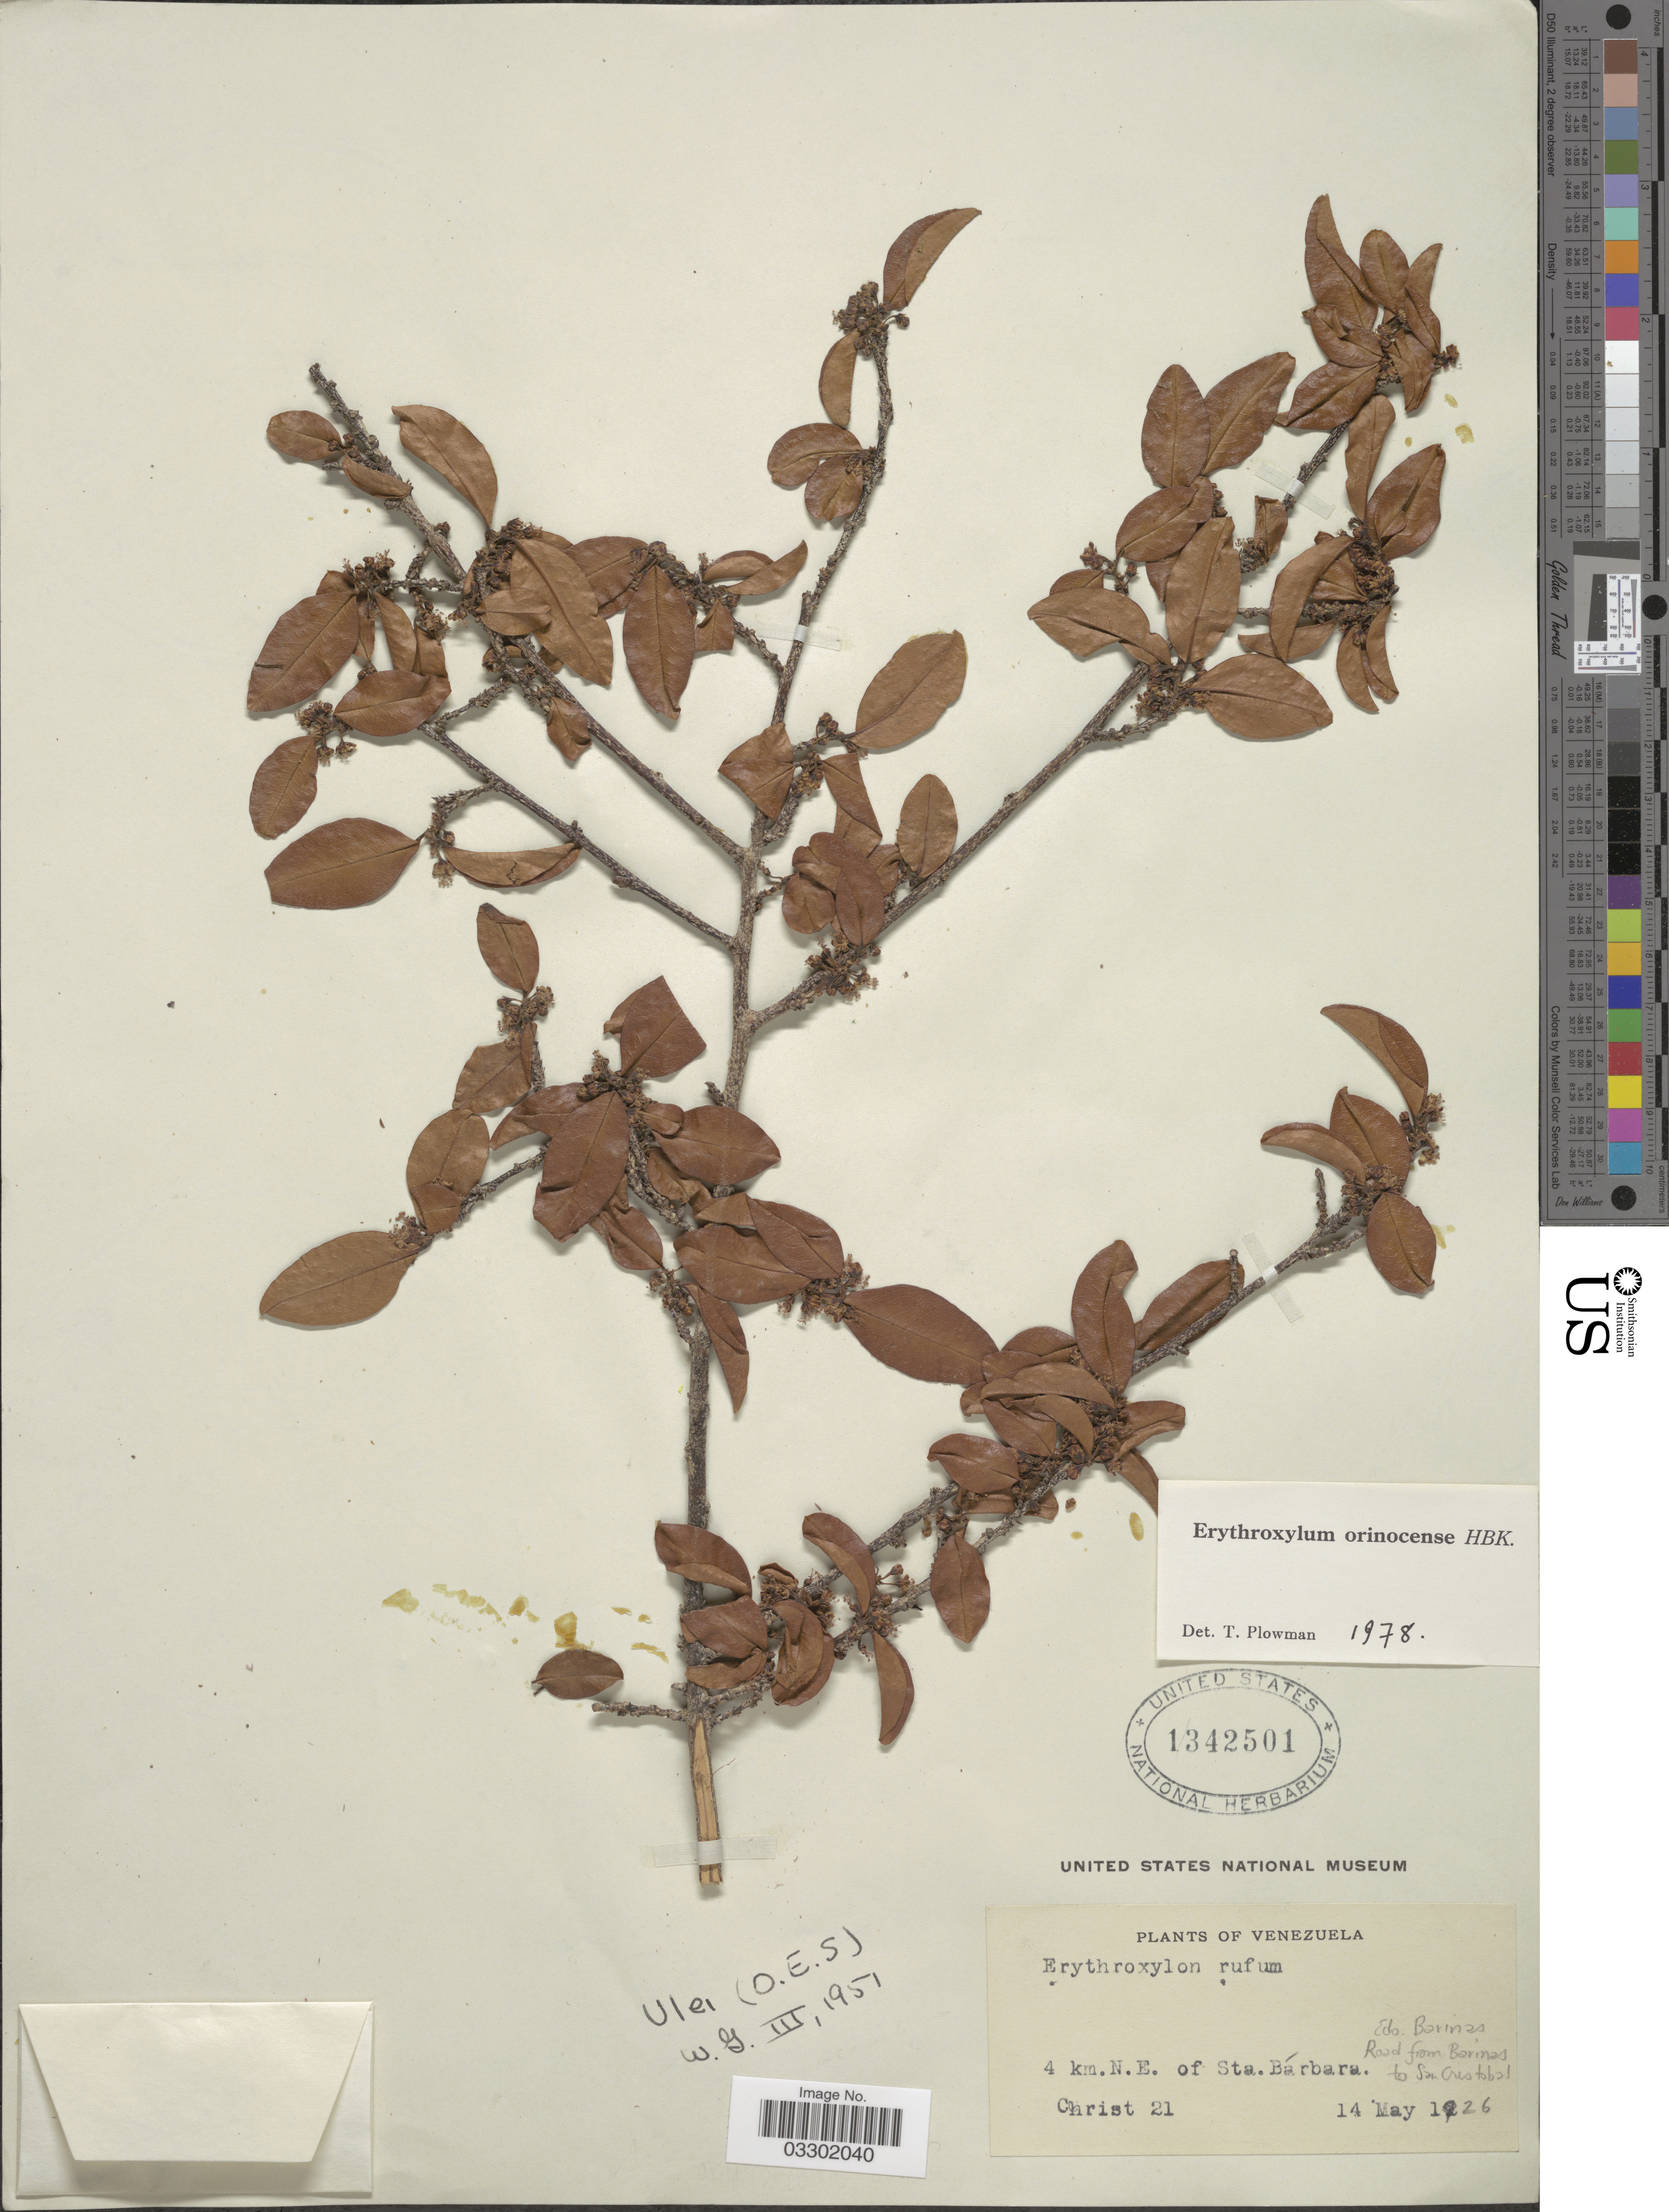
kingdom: Plantae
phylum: Tracheophyta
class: Magnoliopsida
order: Malpighiales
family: Erythroxylaceae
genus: Erythroxylum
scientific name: Erythroxylum orinocense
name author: Kunth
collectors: Christ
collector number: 21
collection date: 1926-05-14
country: Venezuela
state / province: Barinas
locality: Road from Barinas to San Cristobal. 4 km.N.E. of Sta. Bárbara.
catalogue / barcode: US 1342501